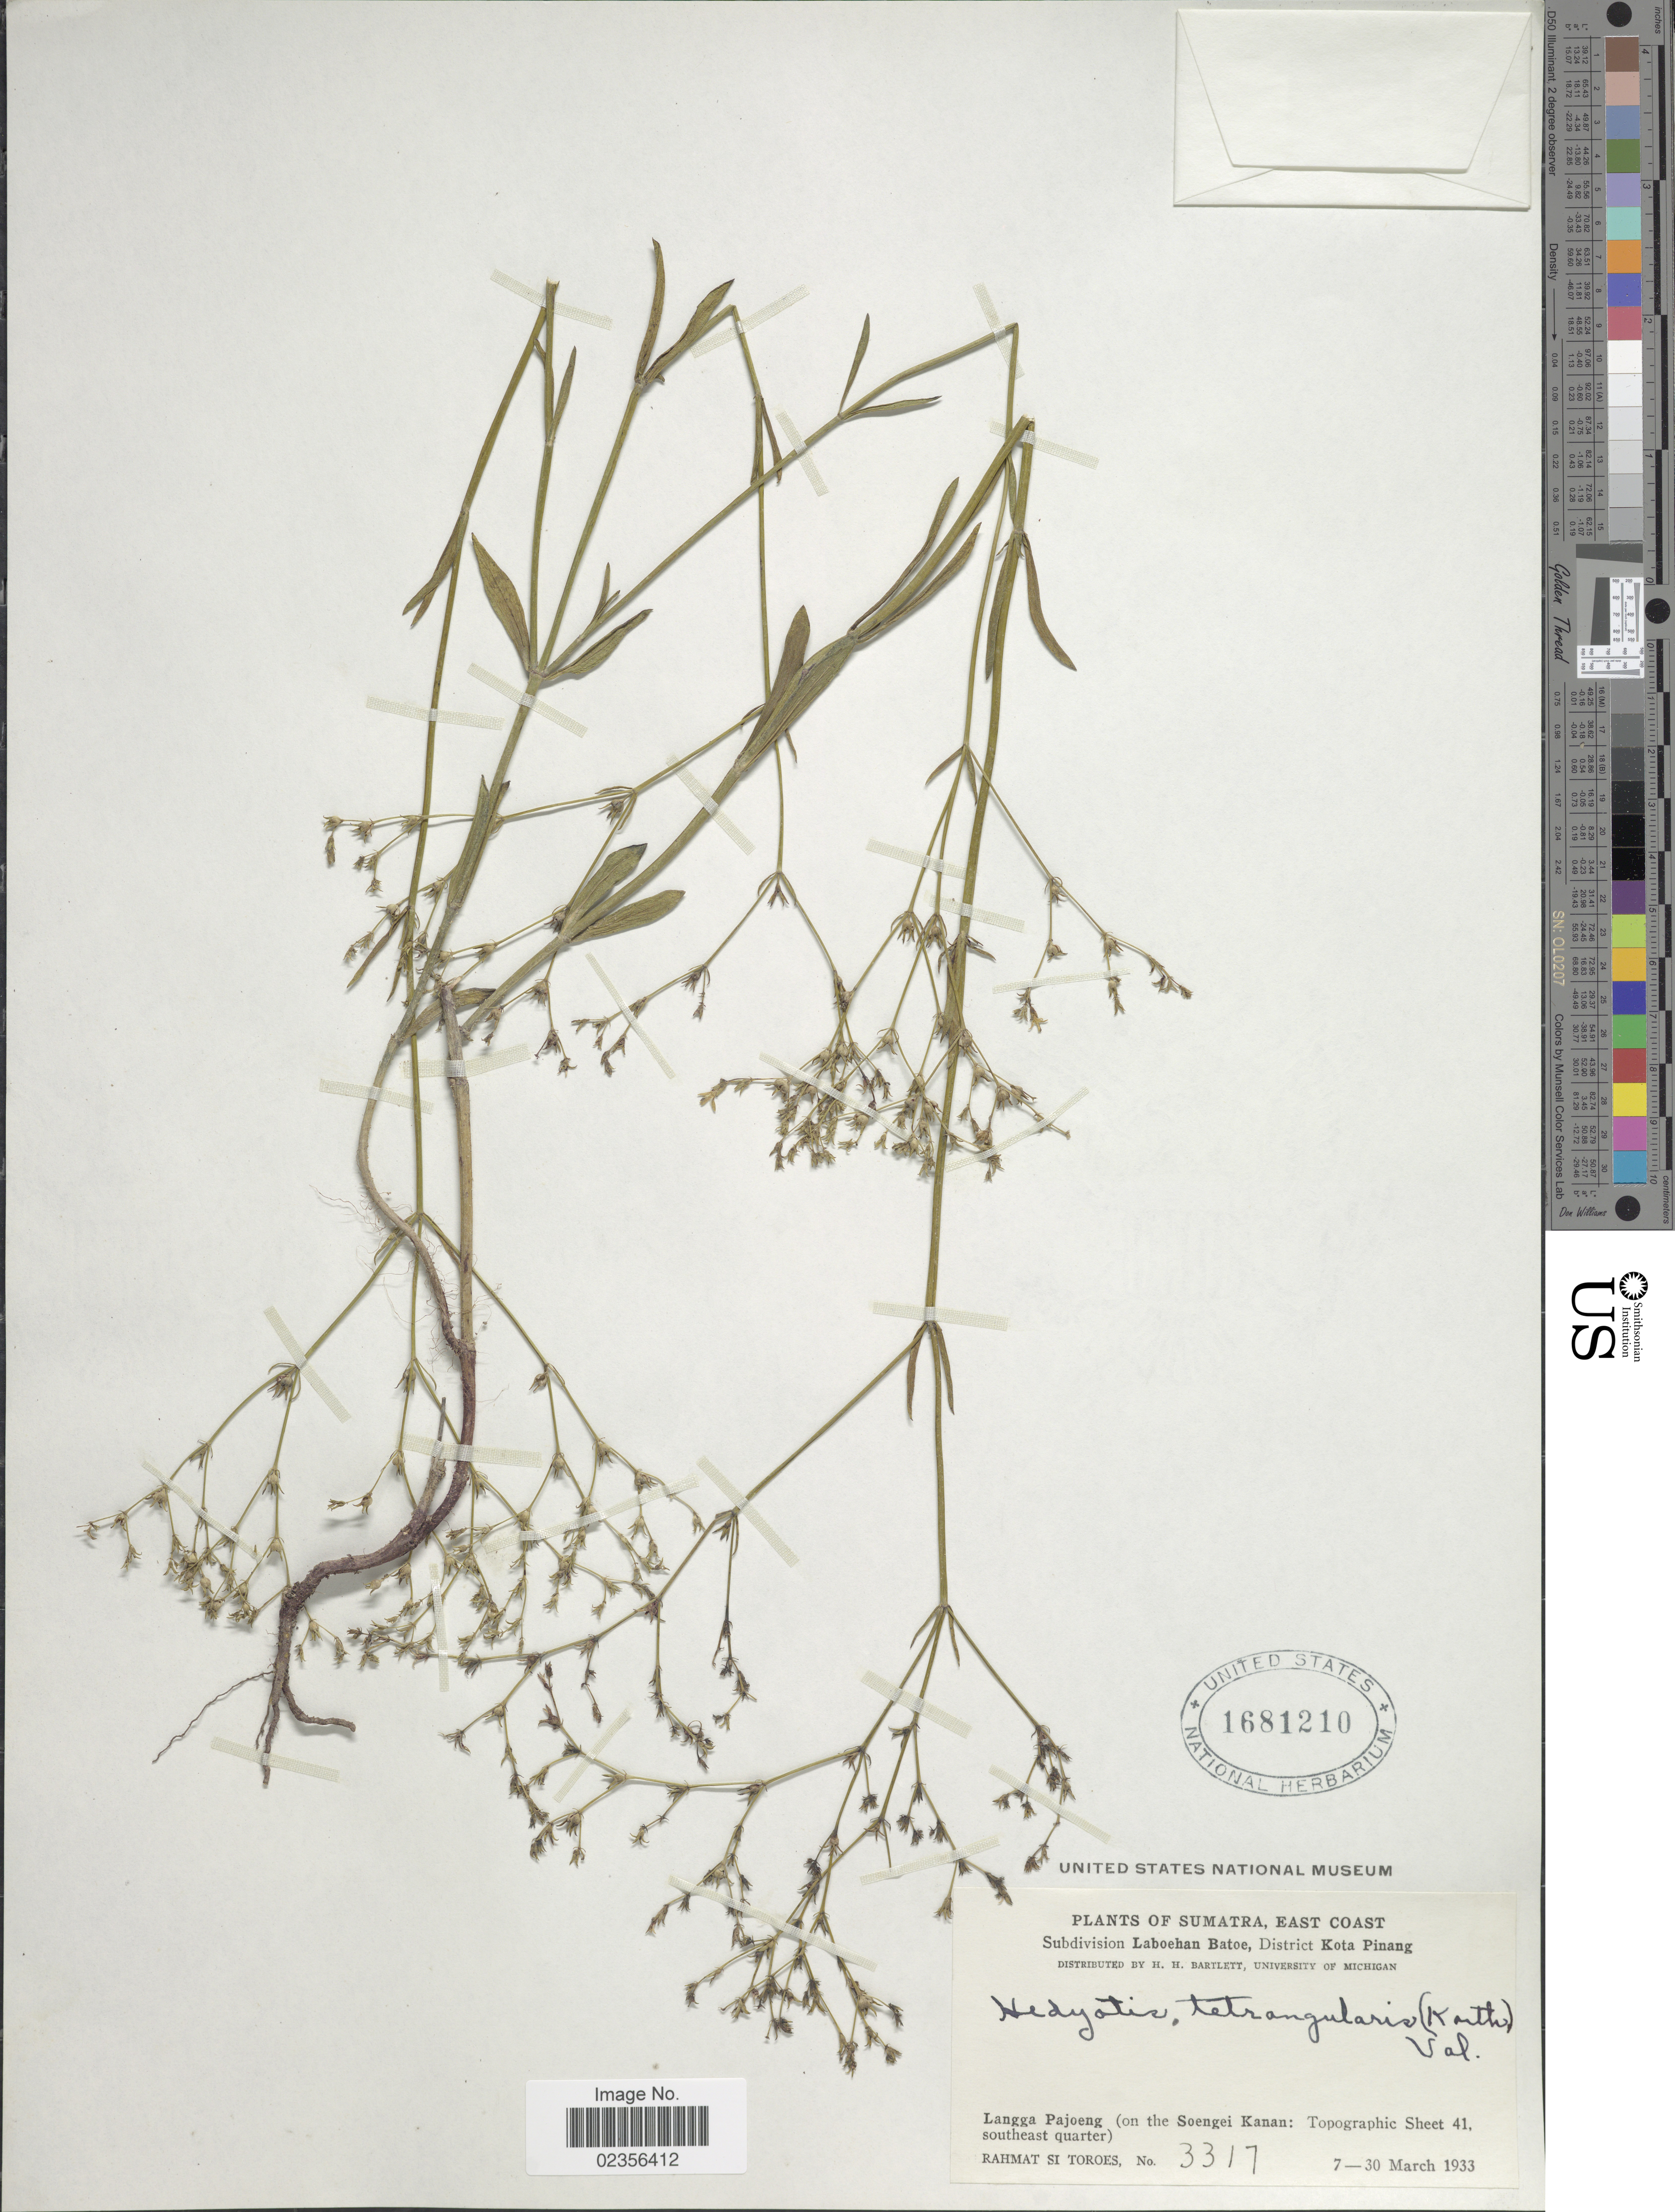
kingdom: Plantae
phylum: Tracheophyta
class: Magnoliopsida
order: Gentianales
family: Rubiaceae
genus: Hedyotis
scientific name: Hedyotis tetrangularis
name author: (Korth.) Walp.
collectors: Rahmat Si Boeea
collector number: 3317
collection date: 1933-03-07/1933-03-30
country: Indonesia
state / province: Sumatra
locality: Sumatra, East Coast, Laboehan Batoe, District Kota Pinang, Langga Pajoeng (on the Soengei Kanan : Topographic Sheet 41, southeast quarter)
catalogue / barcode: US 1681210